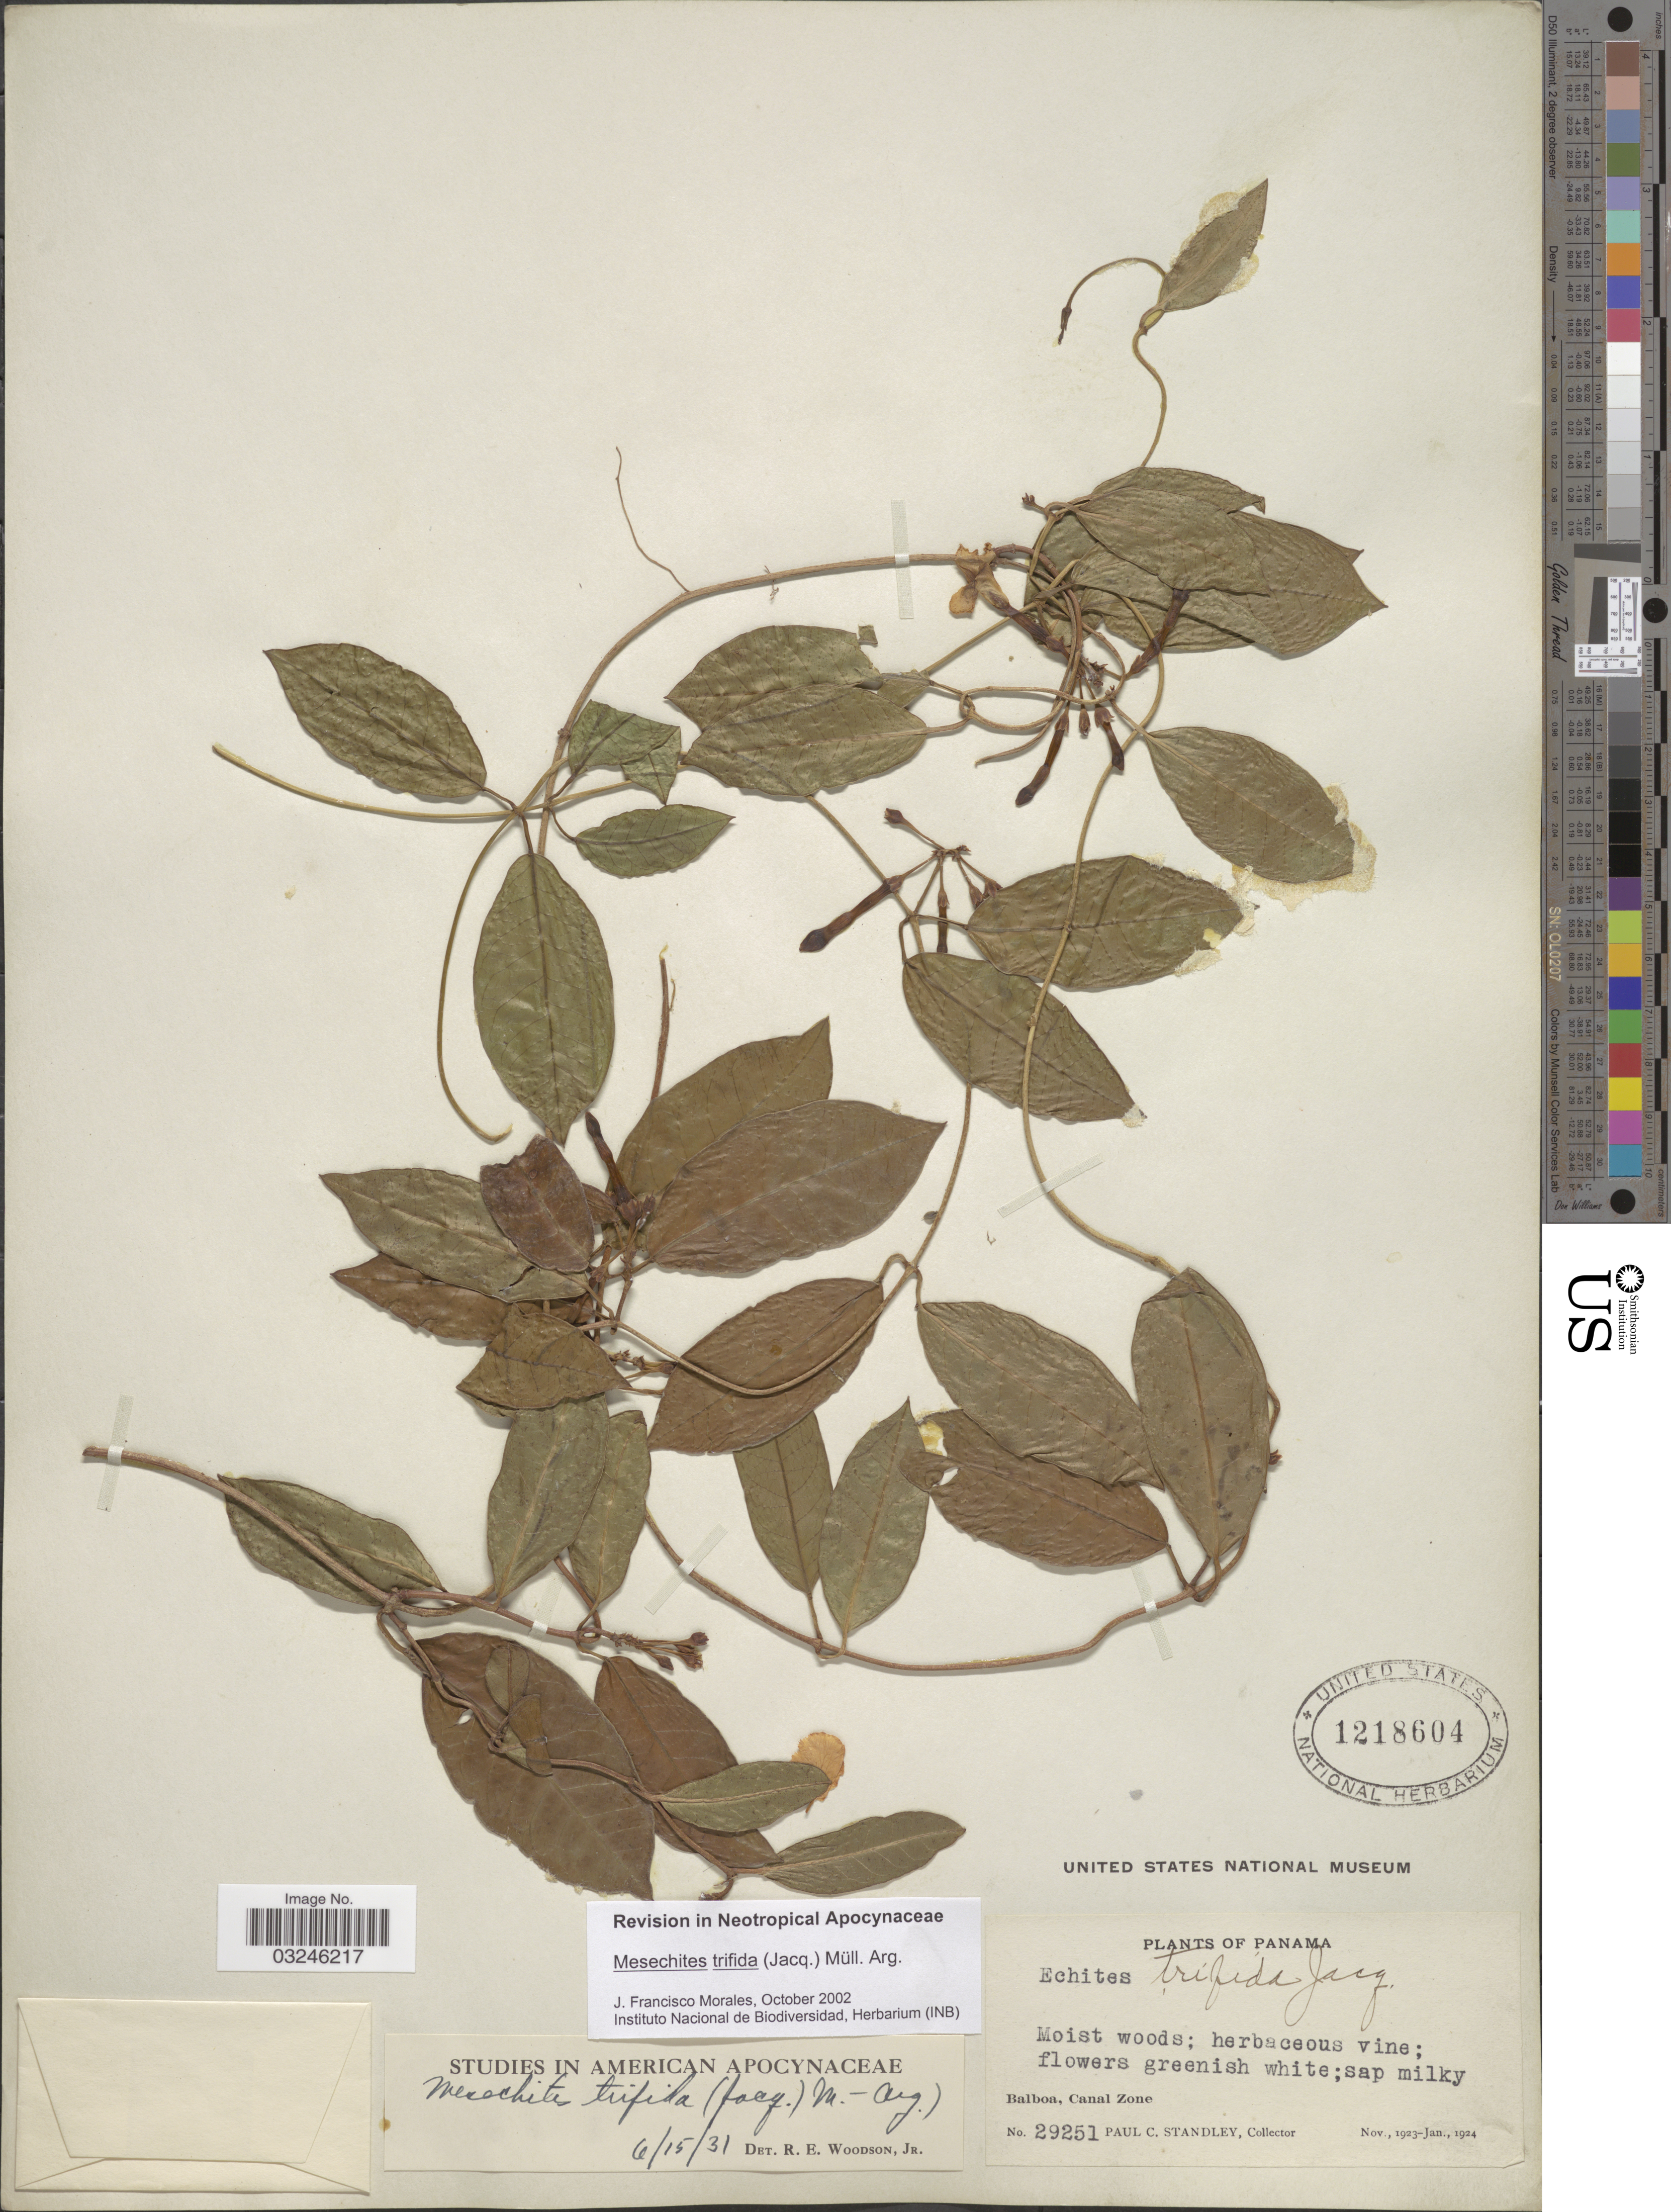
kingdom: Plantae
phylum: Tracheophyta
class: Magnoliopsida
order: Gentianales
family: Apocynaceae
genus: Mesechites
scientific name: Mesechites trifidus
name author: (Jacq.) Müll. Arg.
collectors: P. C. Standley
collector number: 29251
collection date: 1923-11/1924-01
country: Panama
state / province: Colón / Panamá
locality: Balboa, Canal Zone.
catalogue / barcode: US 1218604